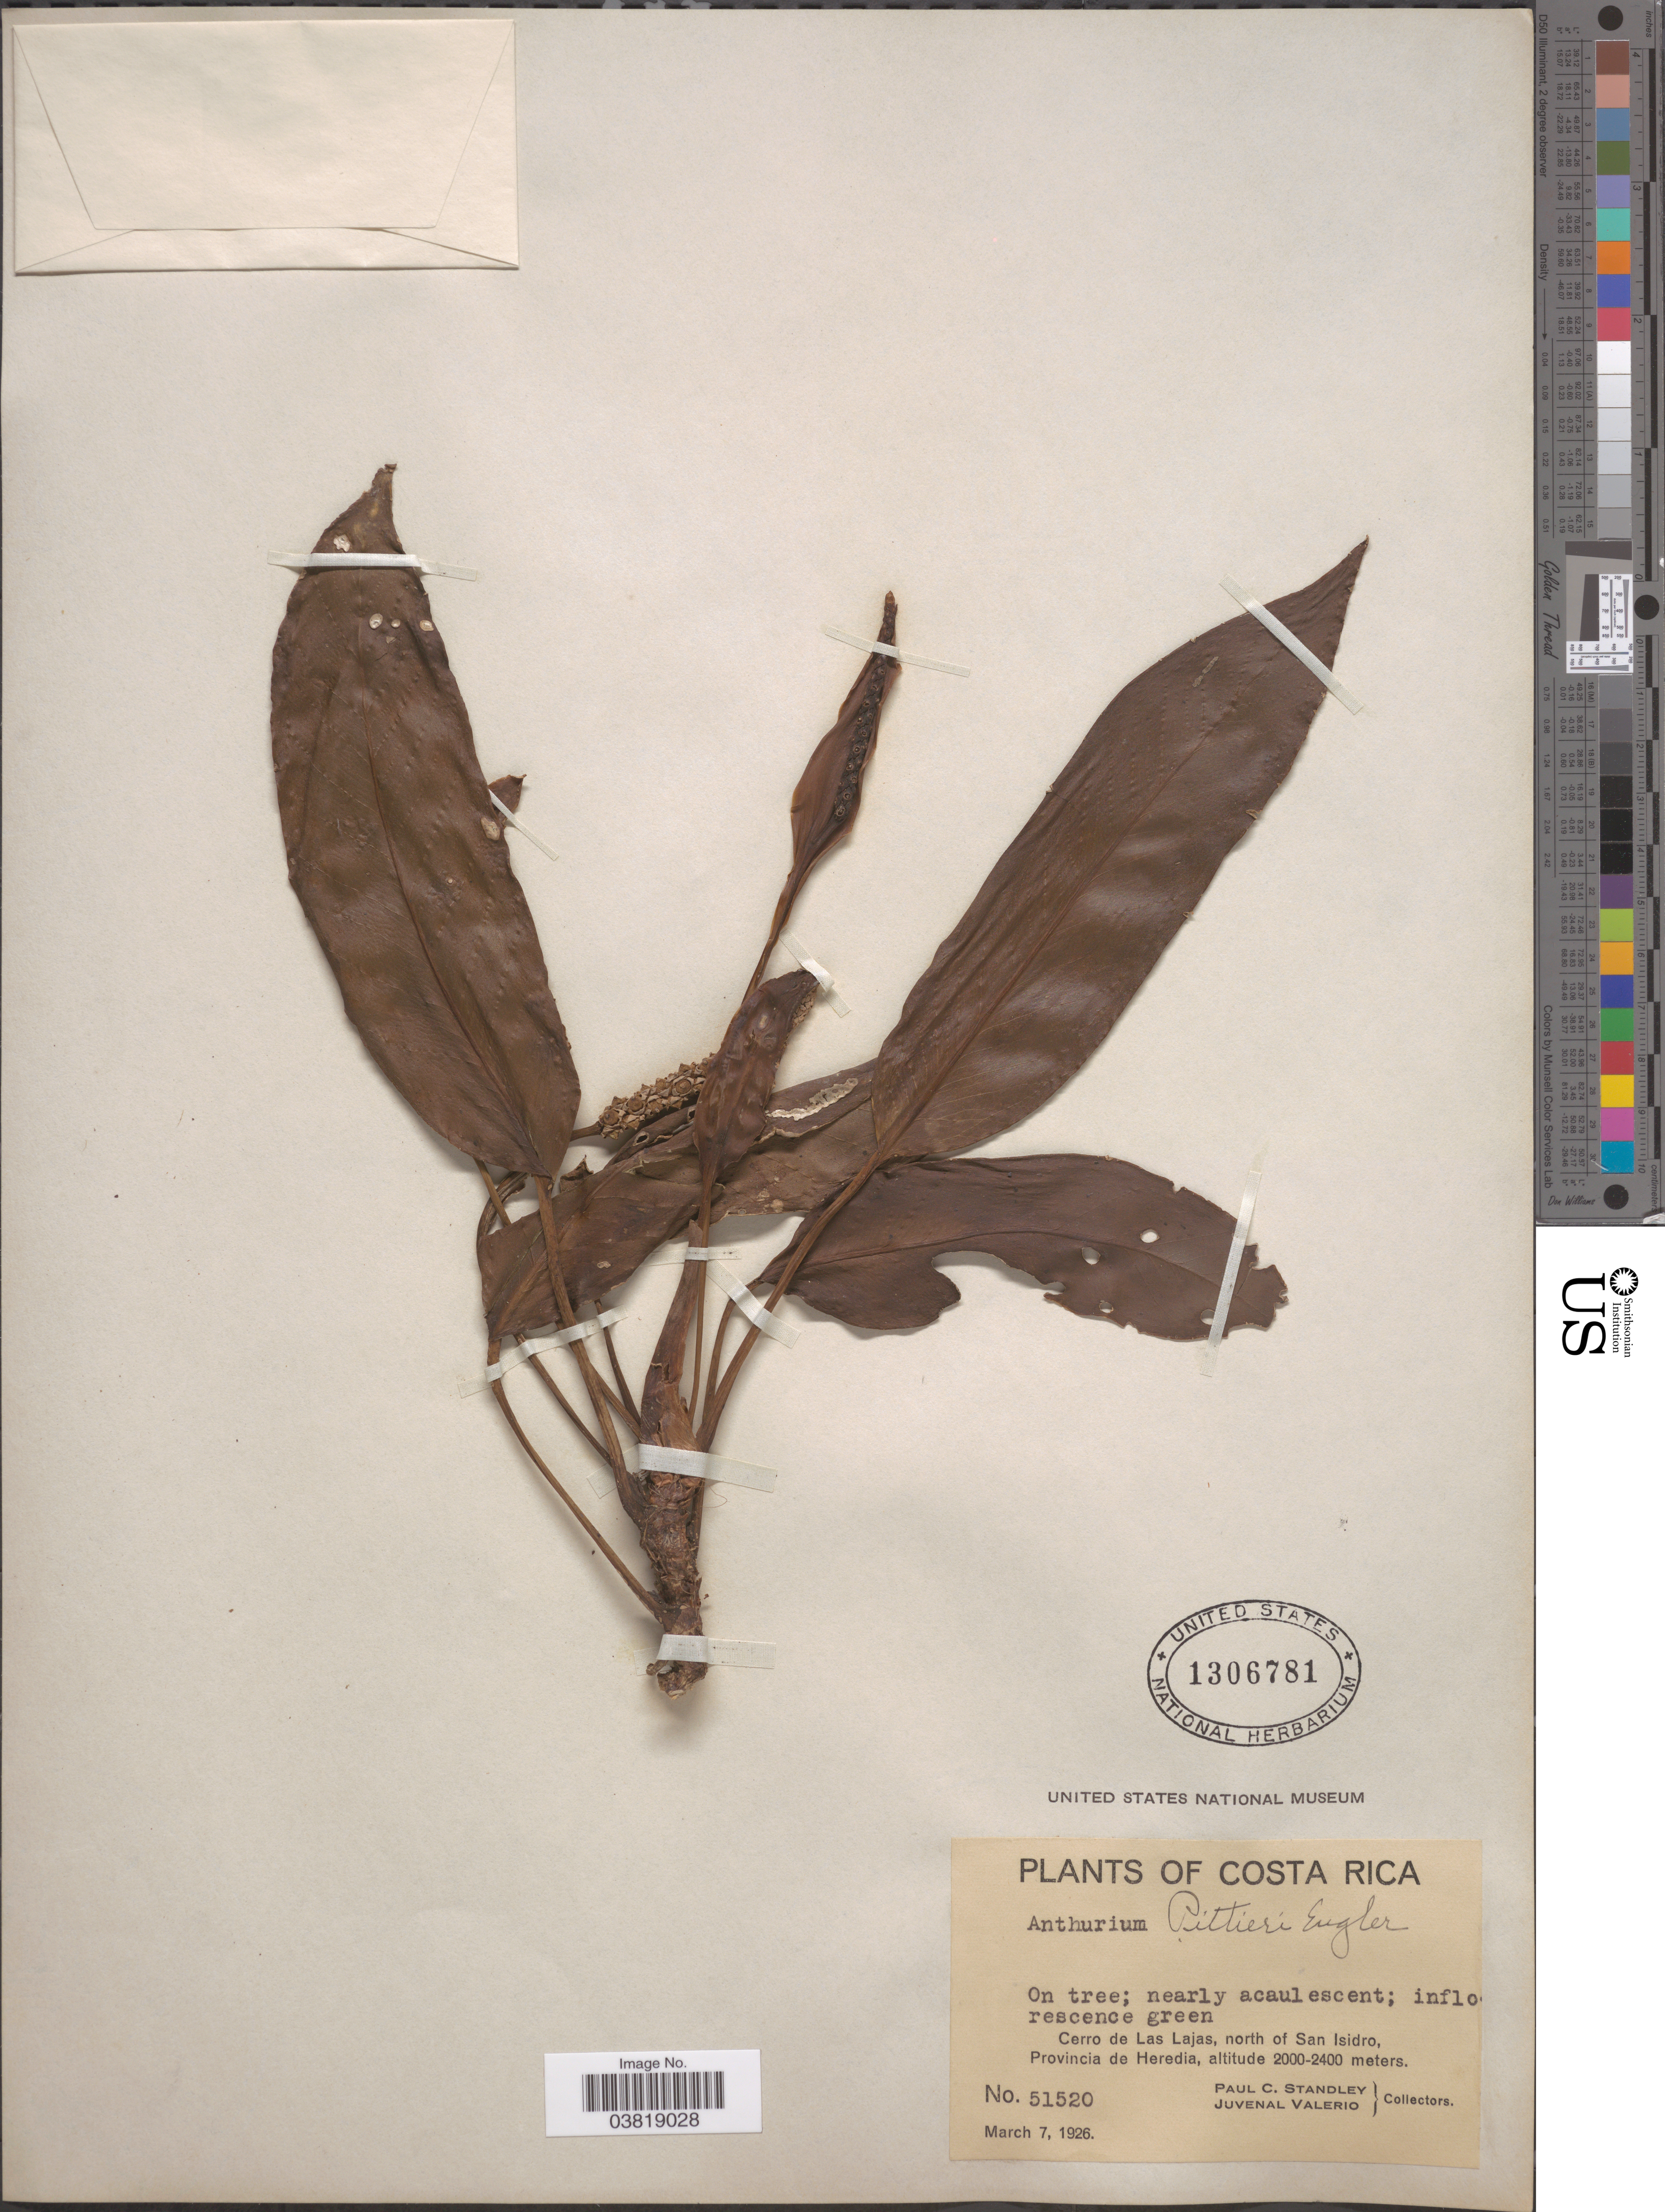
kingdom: Plantae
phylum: Tracheophyta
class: Liliopsida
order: Alismatales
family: Araceae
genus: Anthurium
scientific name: Anthurium pittieri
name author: Engl.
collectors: P. C. Standley & J. Valerio R.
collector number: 51520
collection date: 1926-03-07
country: Costa Rica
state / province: Heredia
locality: Cerro de Las Lajas, north of San Isidro.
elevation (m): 2000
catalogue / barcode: US 1306781